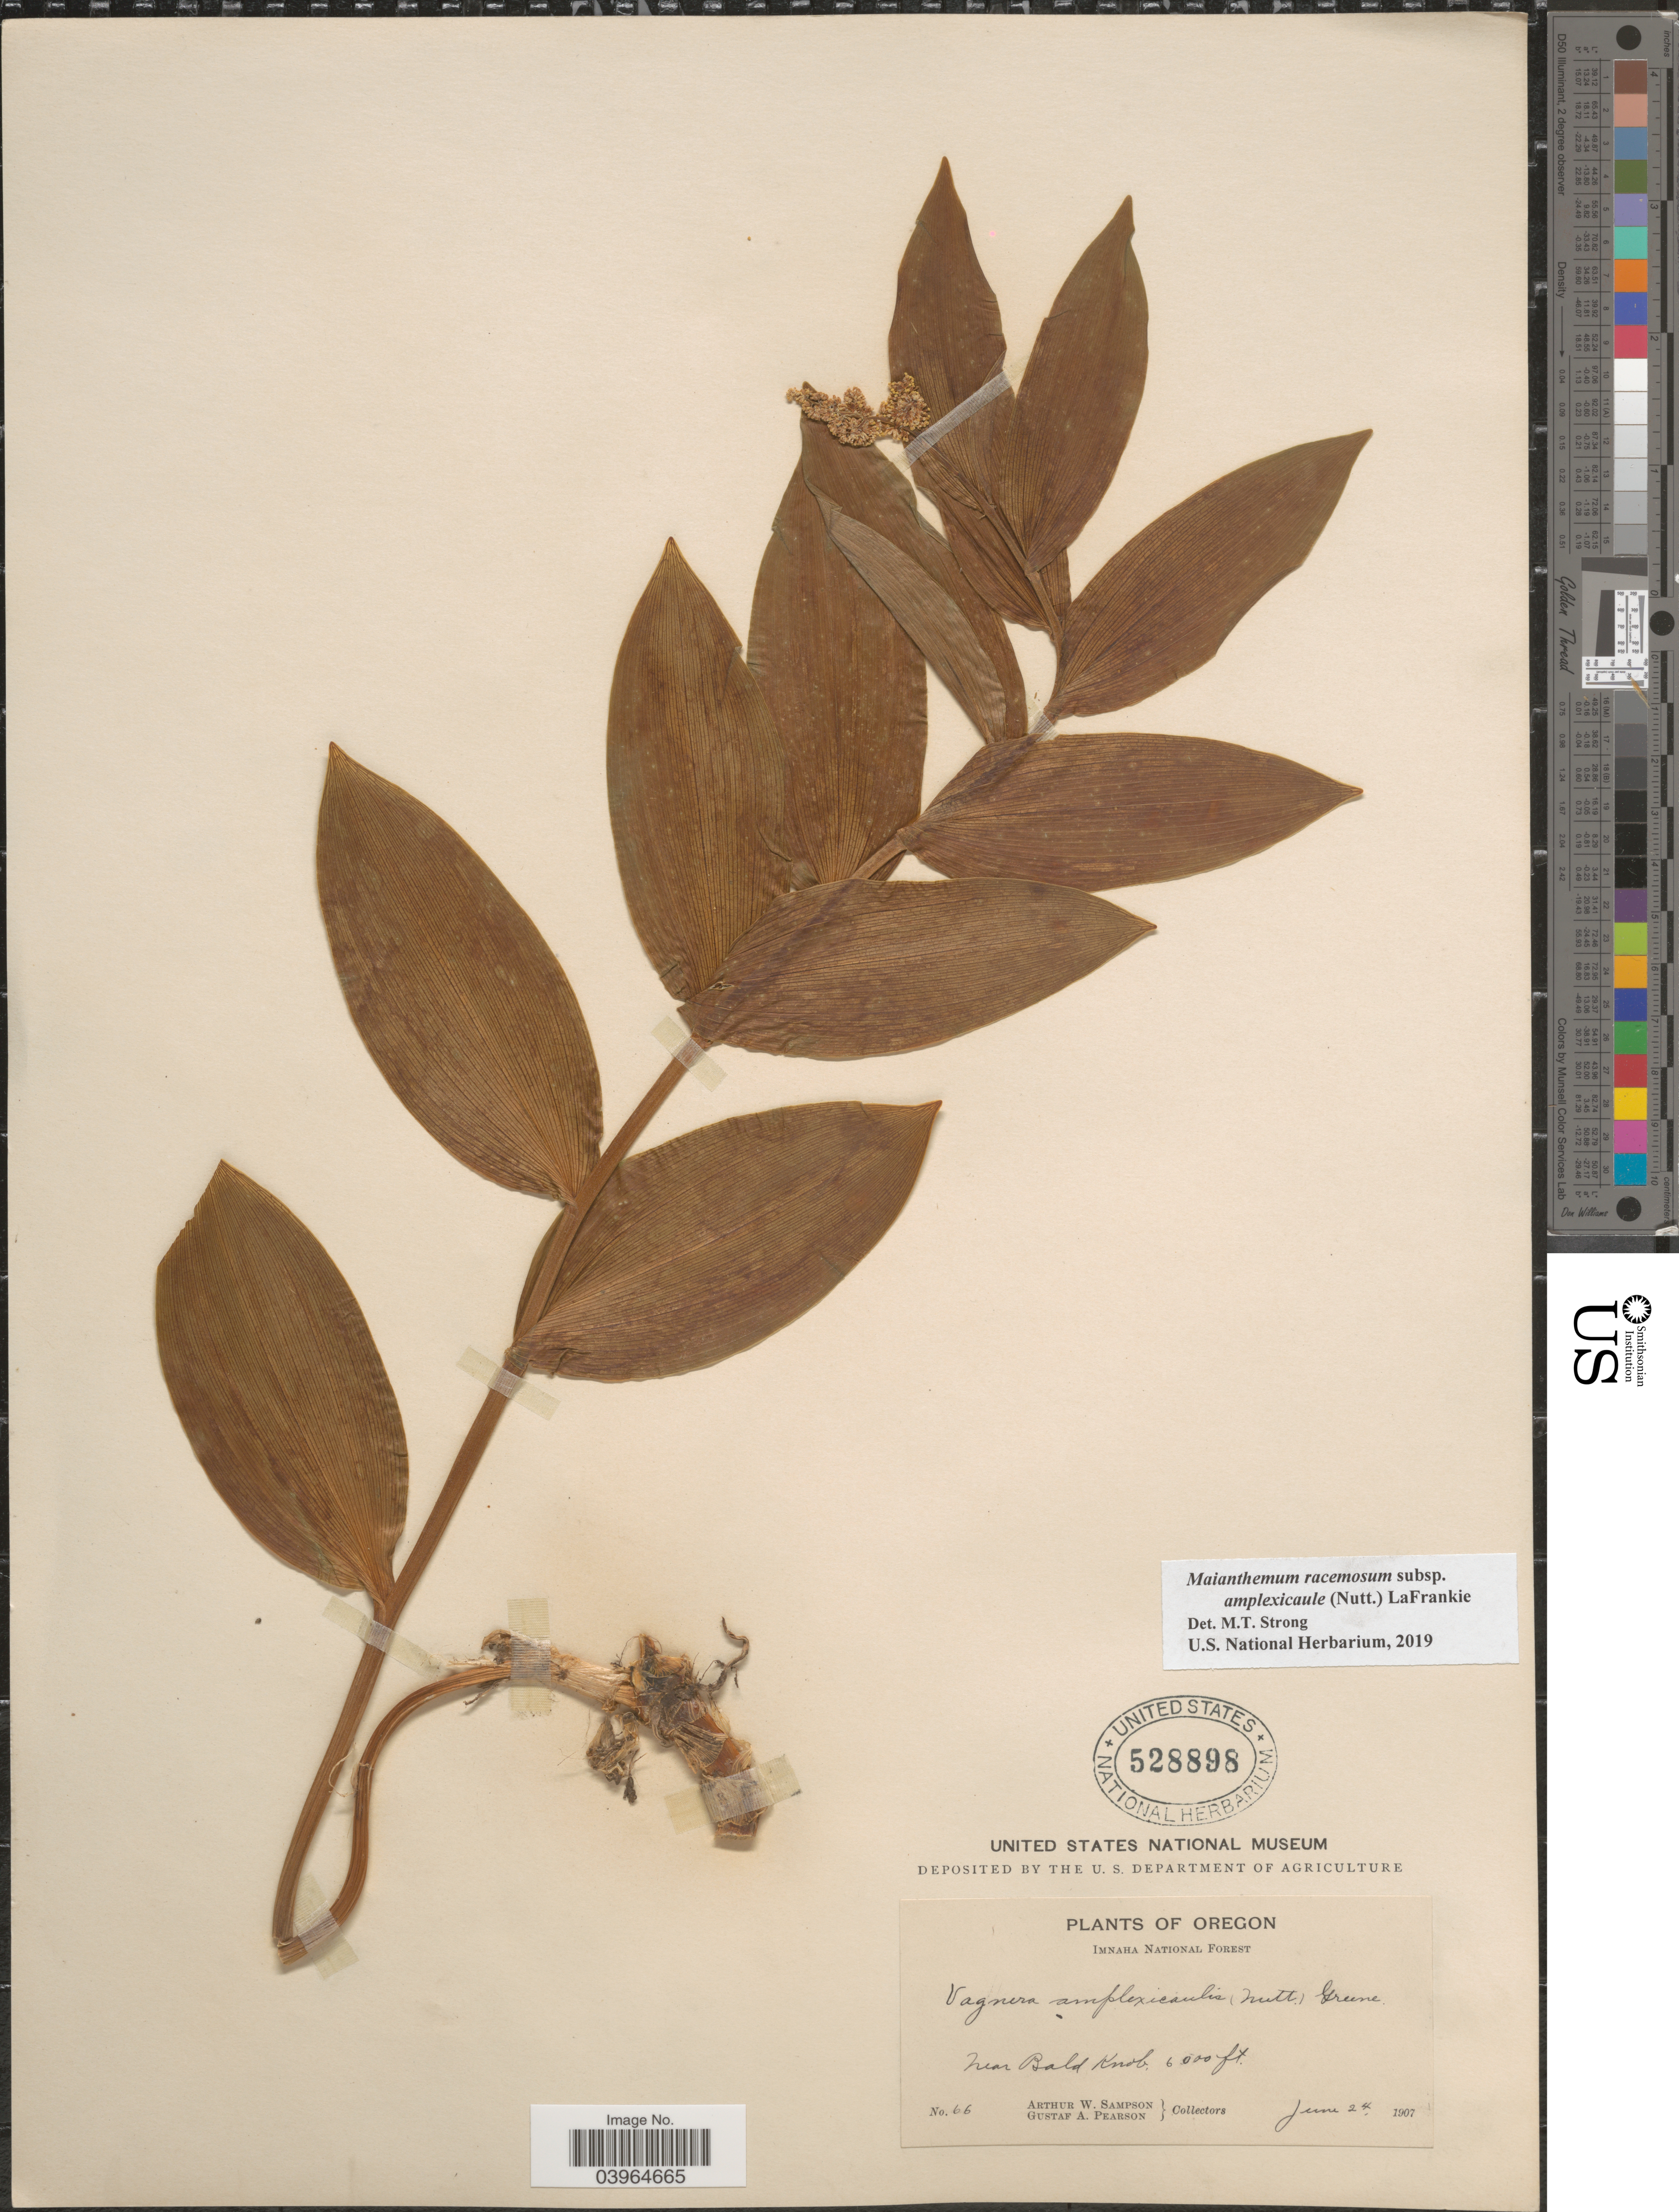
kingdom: Plantae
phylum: Tracheophyta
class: Liliopsida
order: Asparagales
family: Asparagaceae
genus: Maianthemum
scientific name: Maianthemum racemosum subsp. amplexicaule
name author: (Nutt.) LaFrankie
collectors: A. Sampson & G. Pearson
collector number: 66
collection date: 1907-06-24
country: United States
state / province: Oregon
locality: Imnaha National Forest. Near Bald Knob.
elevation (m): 1829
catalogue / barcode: US 528898